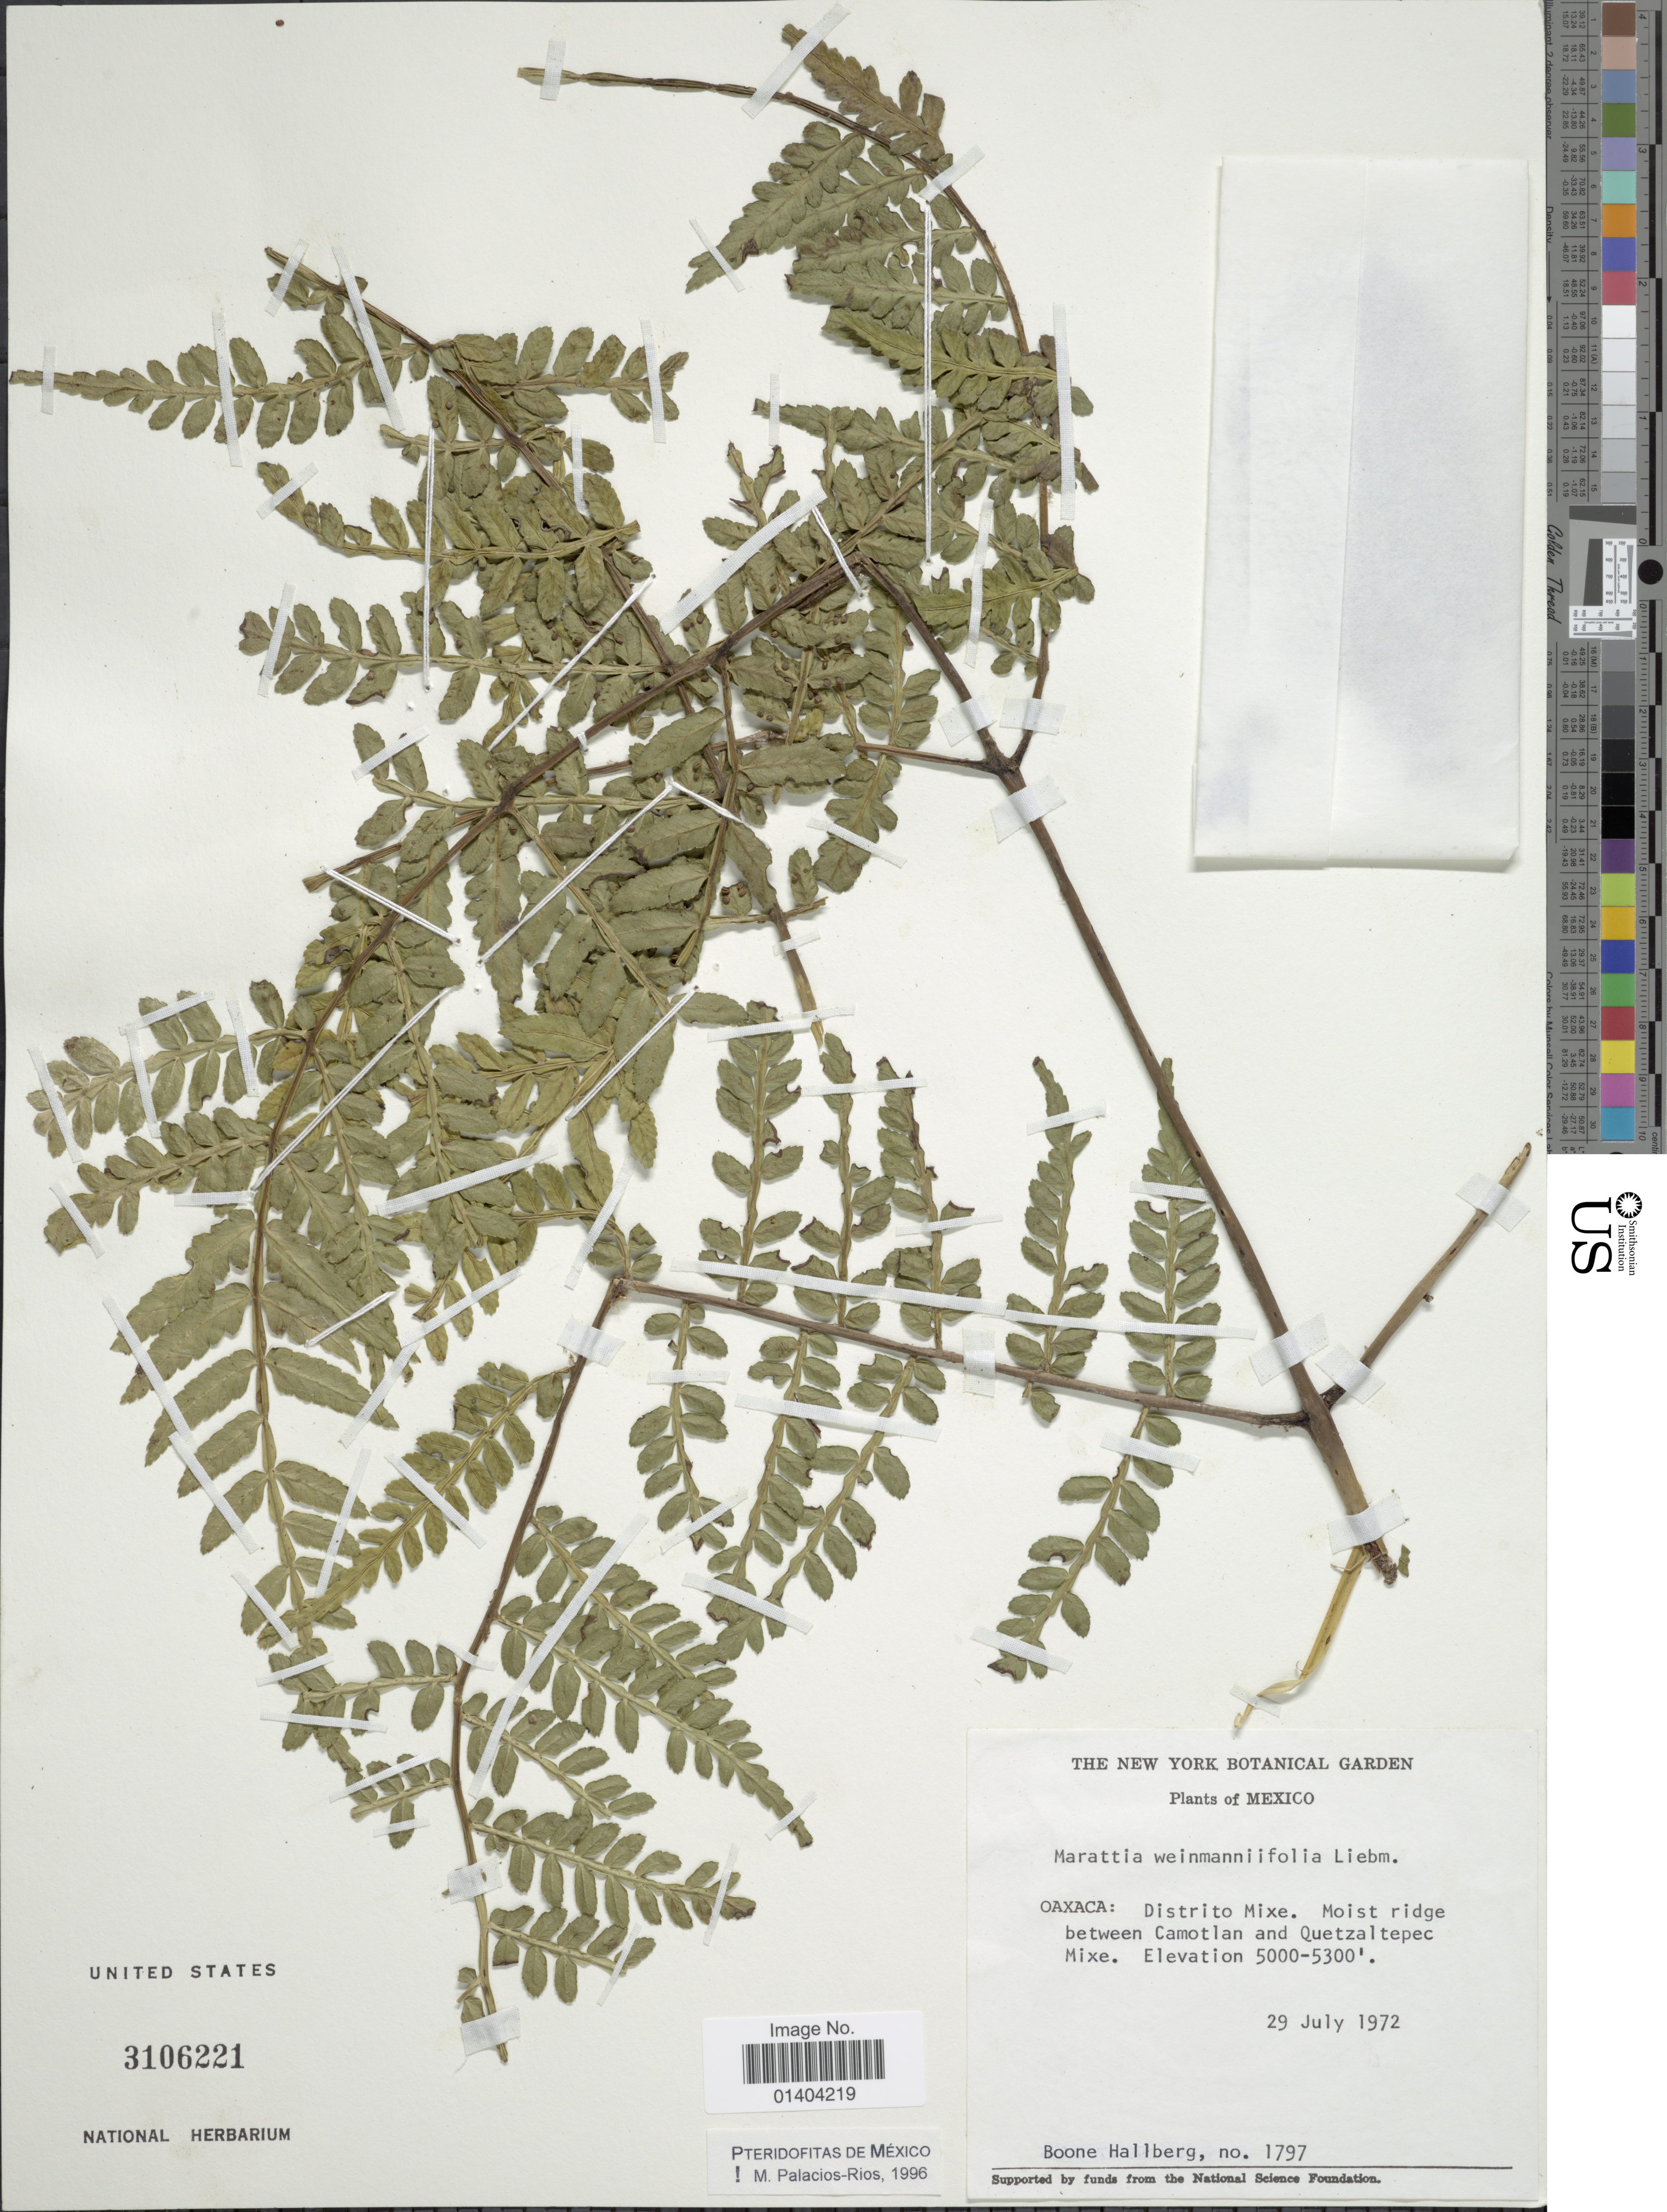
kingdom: Plantae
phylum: Tracheophyta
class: Polypodiopsida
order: Marattiales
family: Marattiaceae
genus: Marattia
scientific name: Marattia weinmanniifolia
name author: Liebm.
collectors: B. Halberg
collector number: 1797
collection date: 1972-07-29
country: Mexico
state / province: Oaxaca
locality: Distrito Mixe. Between Camotlan and Quetzaltepec Mixe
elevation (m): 1524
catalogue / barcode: US 3106221